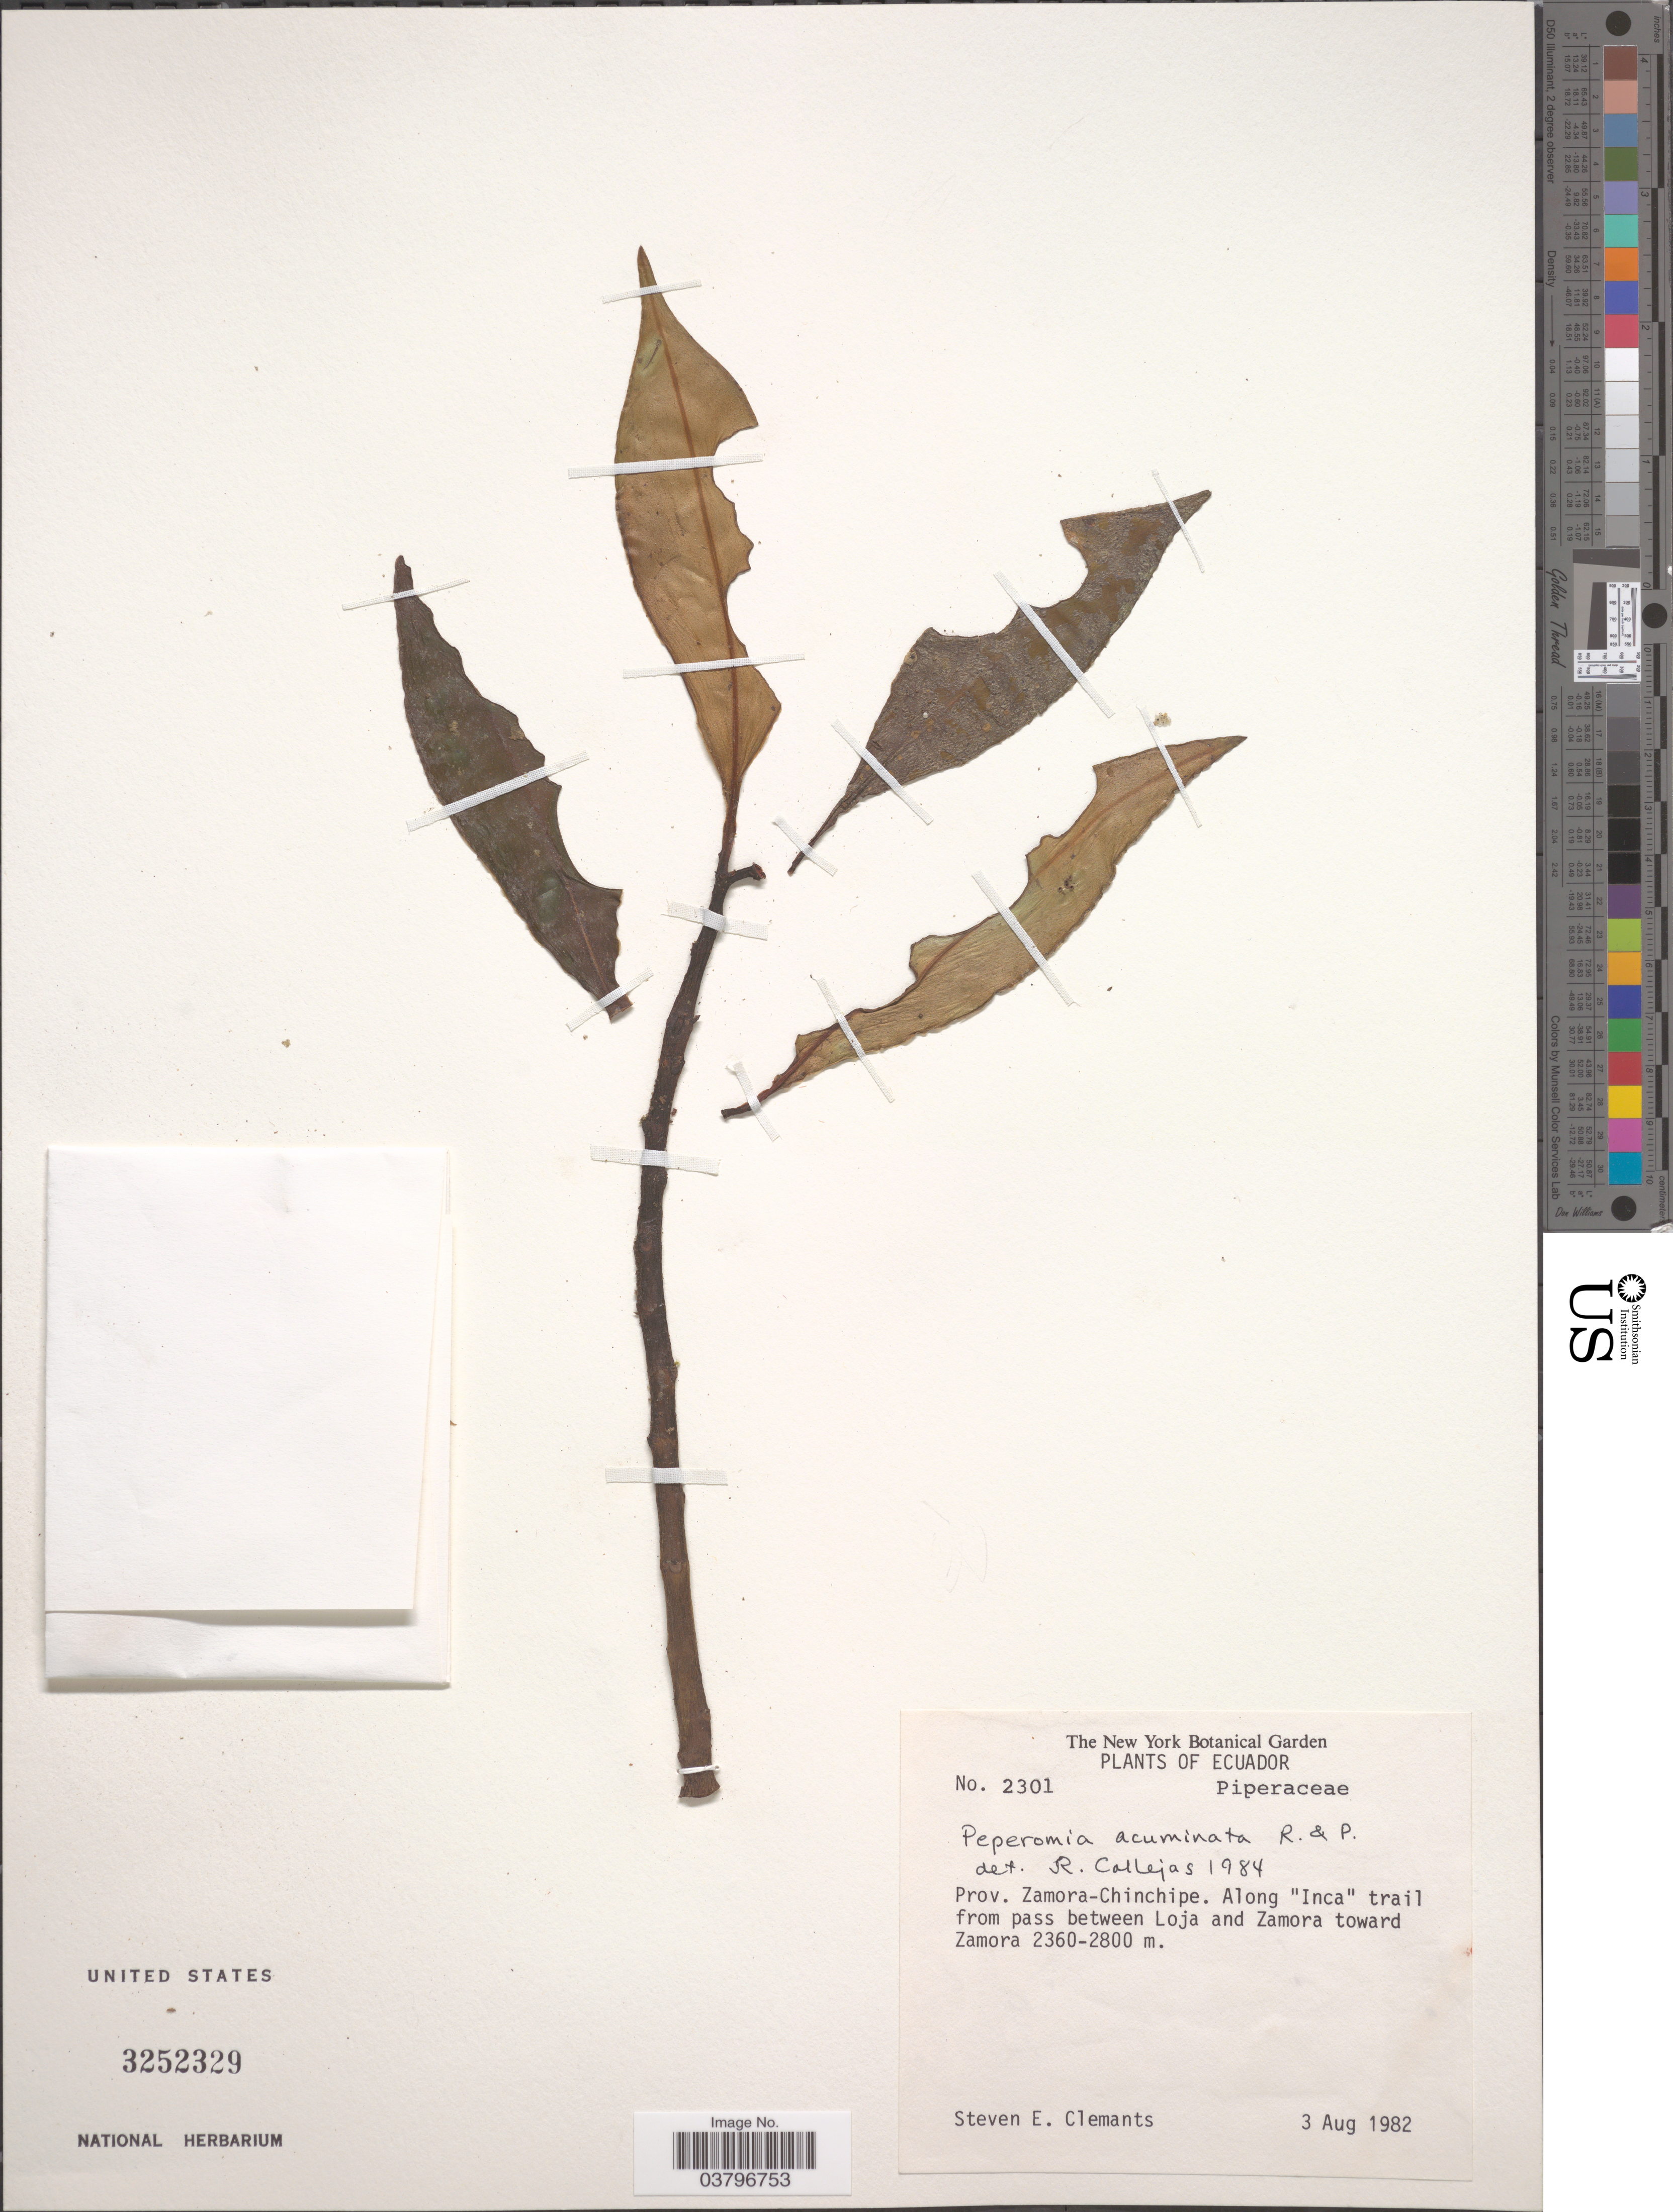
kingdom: Plantae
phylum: Tracheophyta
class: Magnoliopsida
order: Piperales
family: Piperaceae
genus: Peperomia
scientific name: Peperomia acuminata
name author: Ruiz & Pav.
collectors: S. Clemants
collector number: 2301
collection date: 1982-08-03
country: Ecuador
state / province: Zamora-Chinchipe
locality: Along "Inca" trail from pass between Loja and Zamora toward Zamora.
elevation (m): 2360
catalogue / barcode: US 3252329